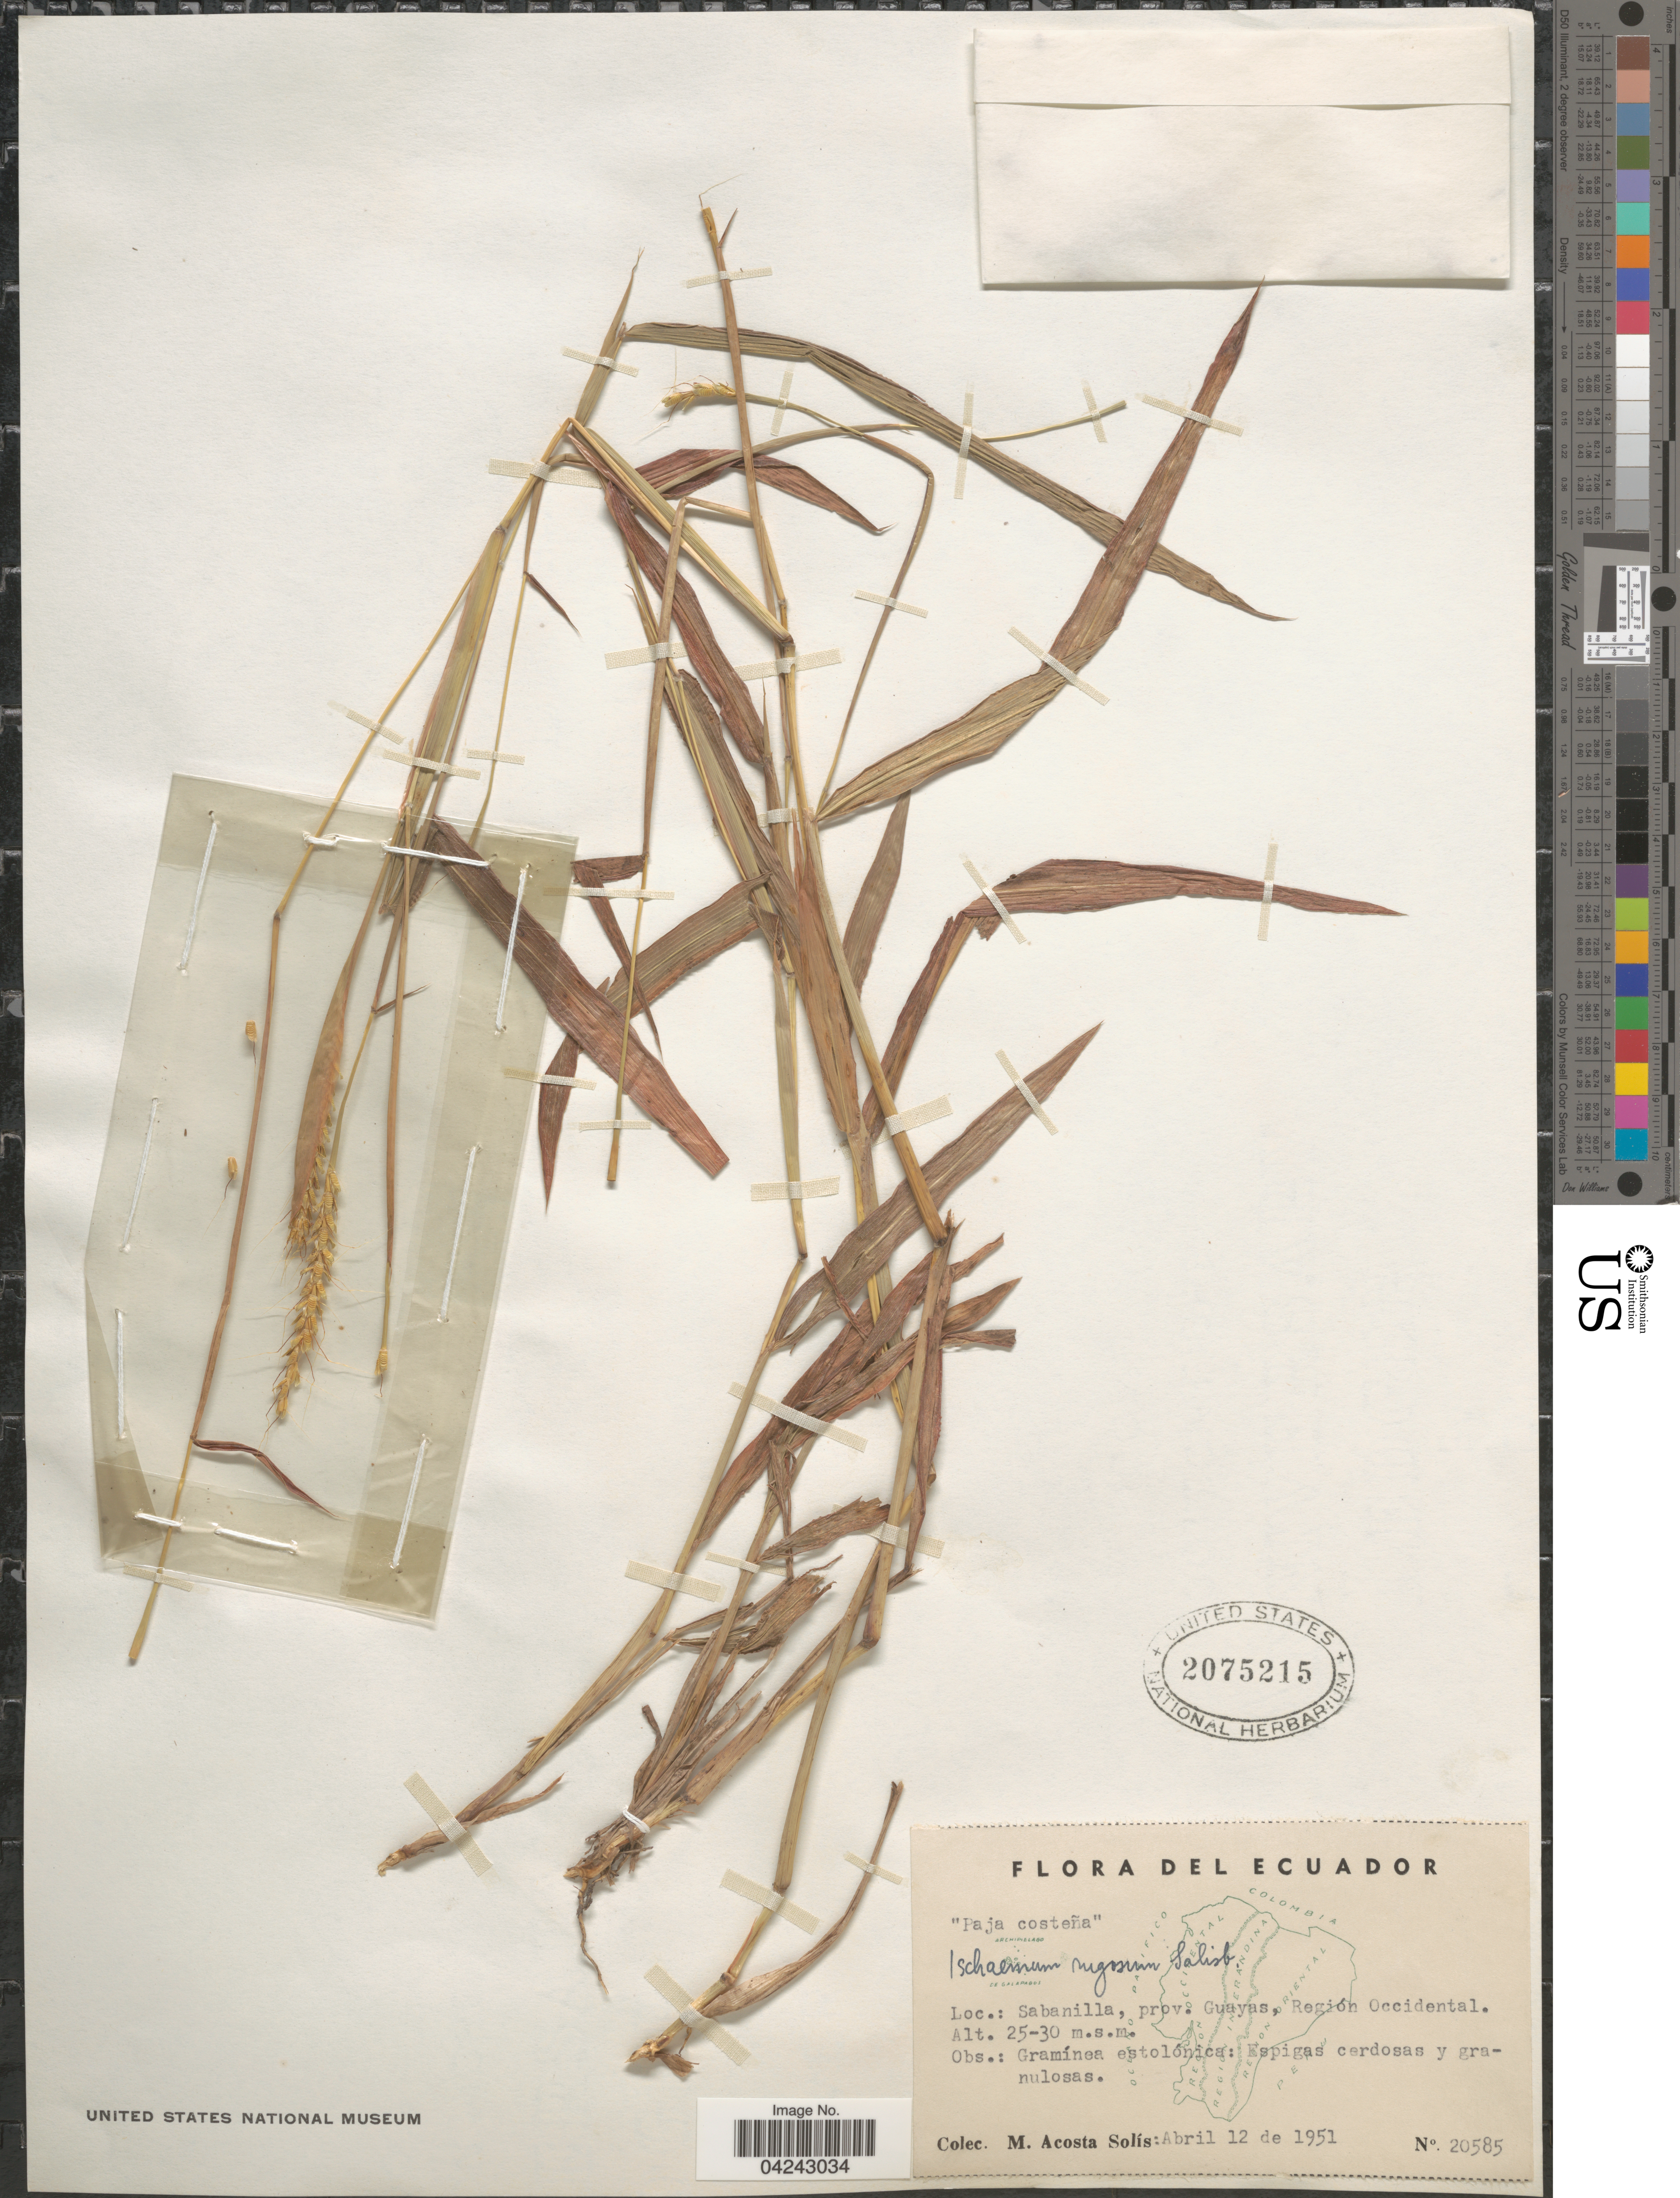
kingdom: Plantae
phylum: Tracheophyta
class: Liliopsida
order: Poales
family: Poaceae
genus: Ischaemum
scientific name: Ischaemum rugosum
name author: Salisb.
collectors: M. Acosta Solis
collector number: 20585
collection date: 1951-04-12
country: Ecuador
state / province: Guayas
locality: Sabanilla, Región Occidental.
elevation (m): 25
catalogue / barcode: US 2075215